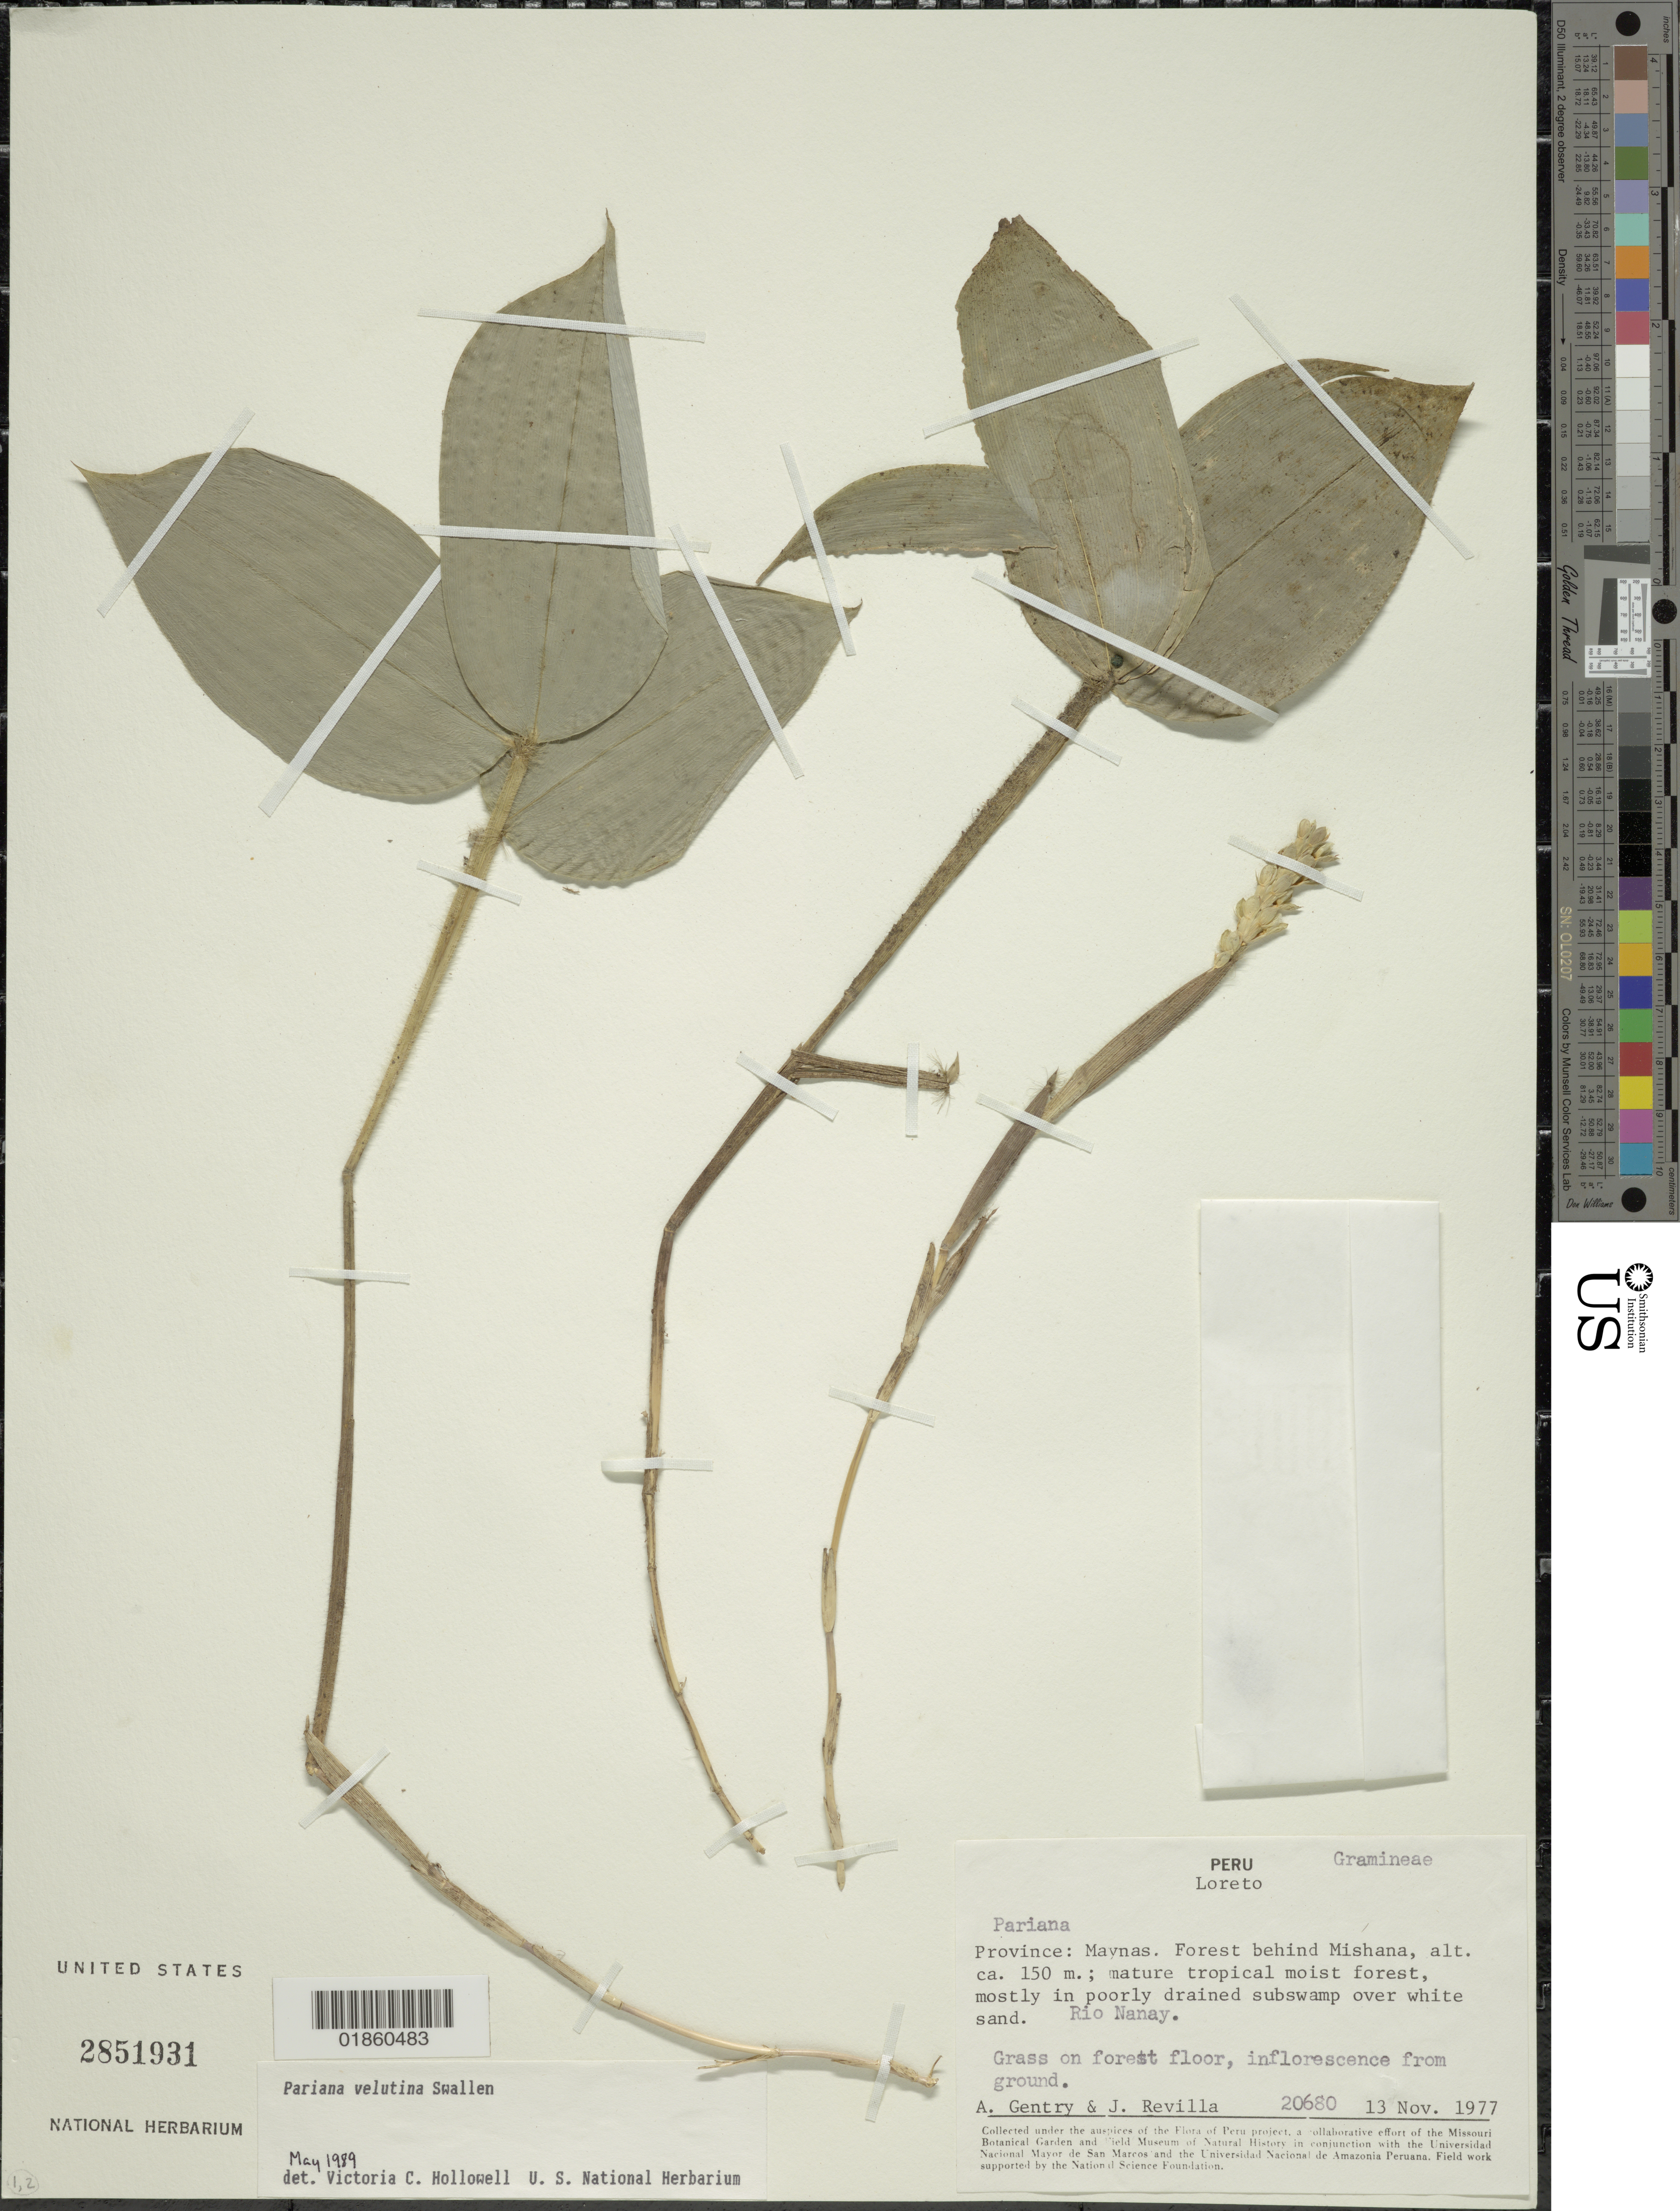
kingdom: Plantae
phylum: Tracheophyta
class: Liliopsida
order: Poales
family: Poaceae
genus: Pariana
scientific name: Pariana velutina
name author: Swallen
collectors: A. H. Gentry & J. Revilla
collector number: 20680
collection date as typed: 13 Nov 1977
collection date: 1977-11-13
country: Peru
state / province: Loreto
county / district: Maynas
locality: Forest behind Mishana; Rio Nanay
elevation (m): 150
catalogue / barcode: US 2851931